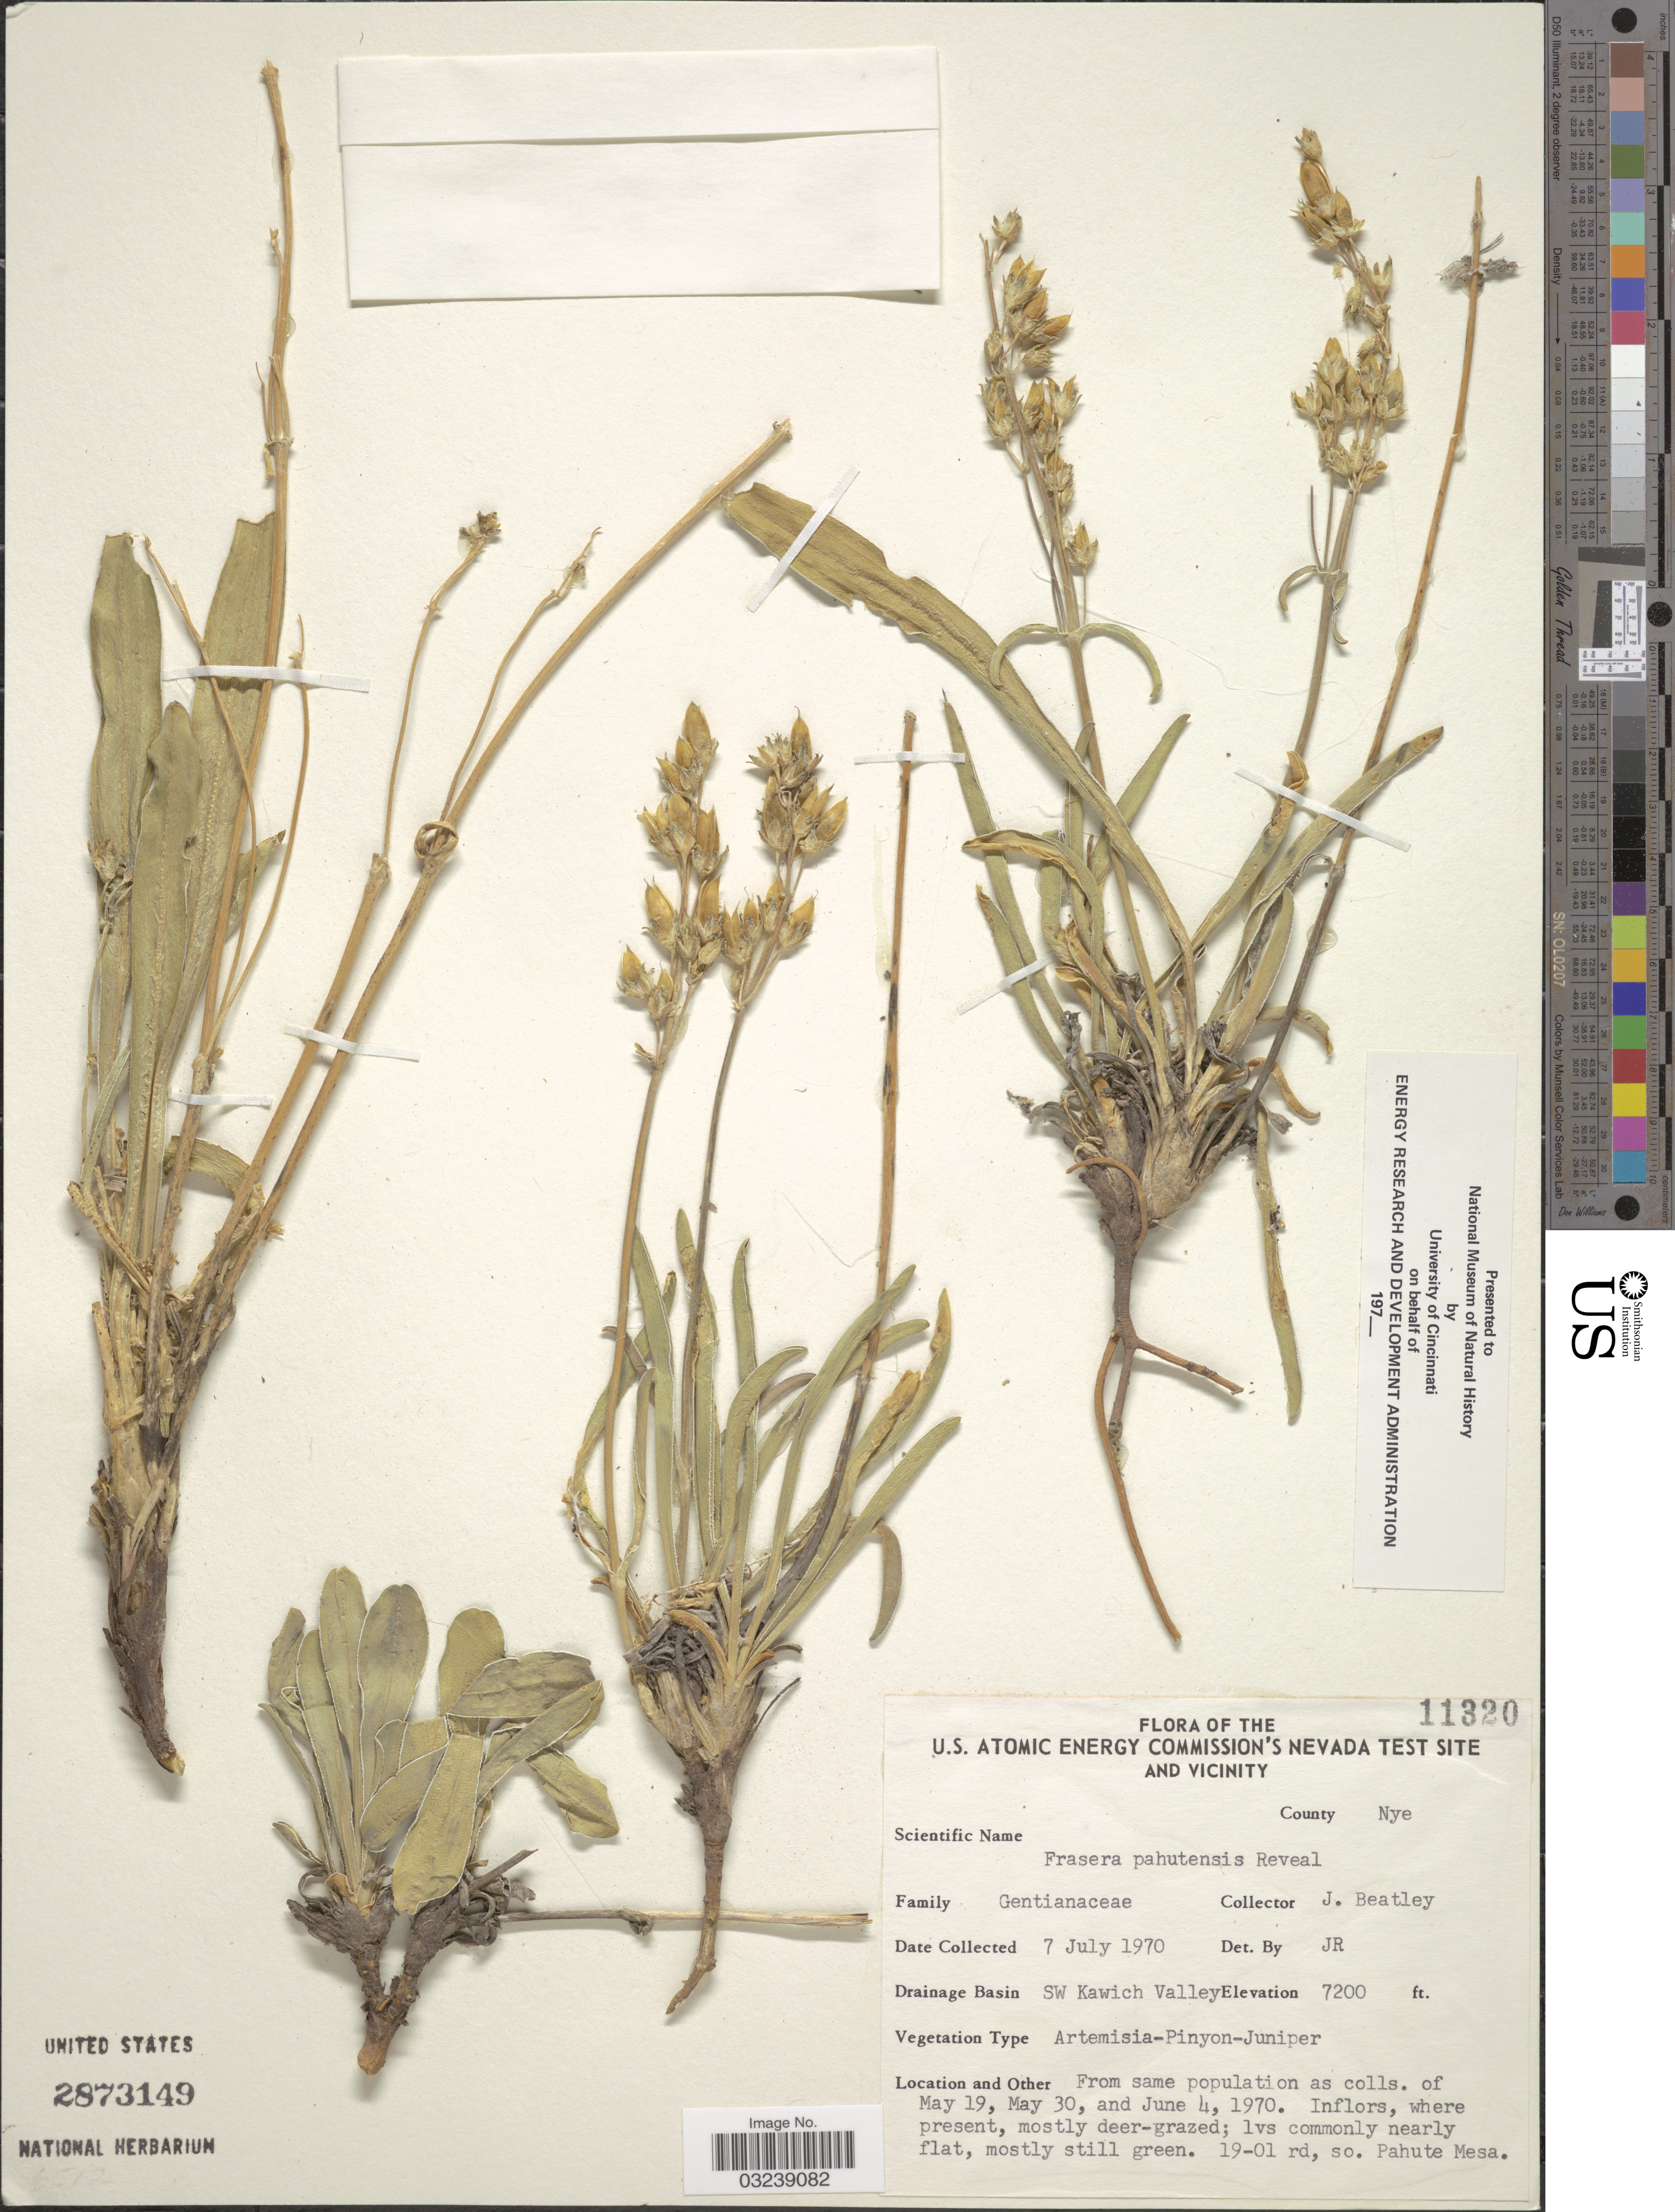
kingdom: Plantae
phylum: Tracheophyta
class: Magnoliopsida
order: Gentianales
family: Gentianaceae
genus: Frasera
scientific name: Frasera pahutensis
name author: Reveal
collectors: J. C. Beatley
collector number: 11320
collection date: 1970-07-07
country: United States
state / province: Nevada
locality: U.S. Atomic Energy Commission's Nevada Test Site and Vicinity. County Nye. SW Kawich Valley.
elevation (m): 2195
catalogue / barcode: US 2873149